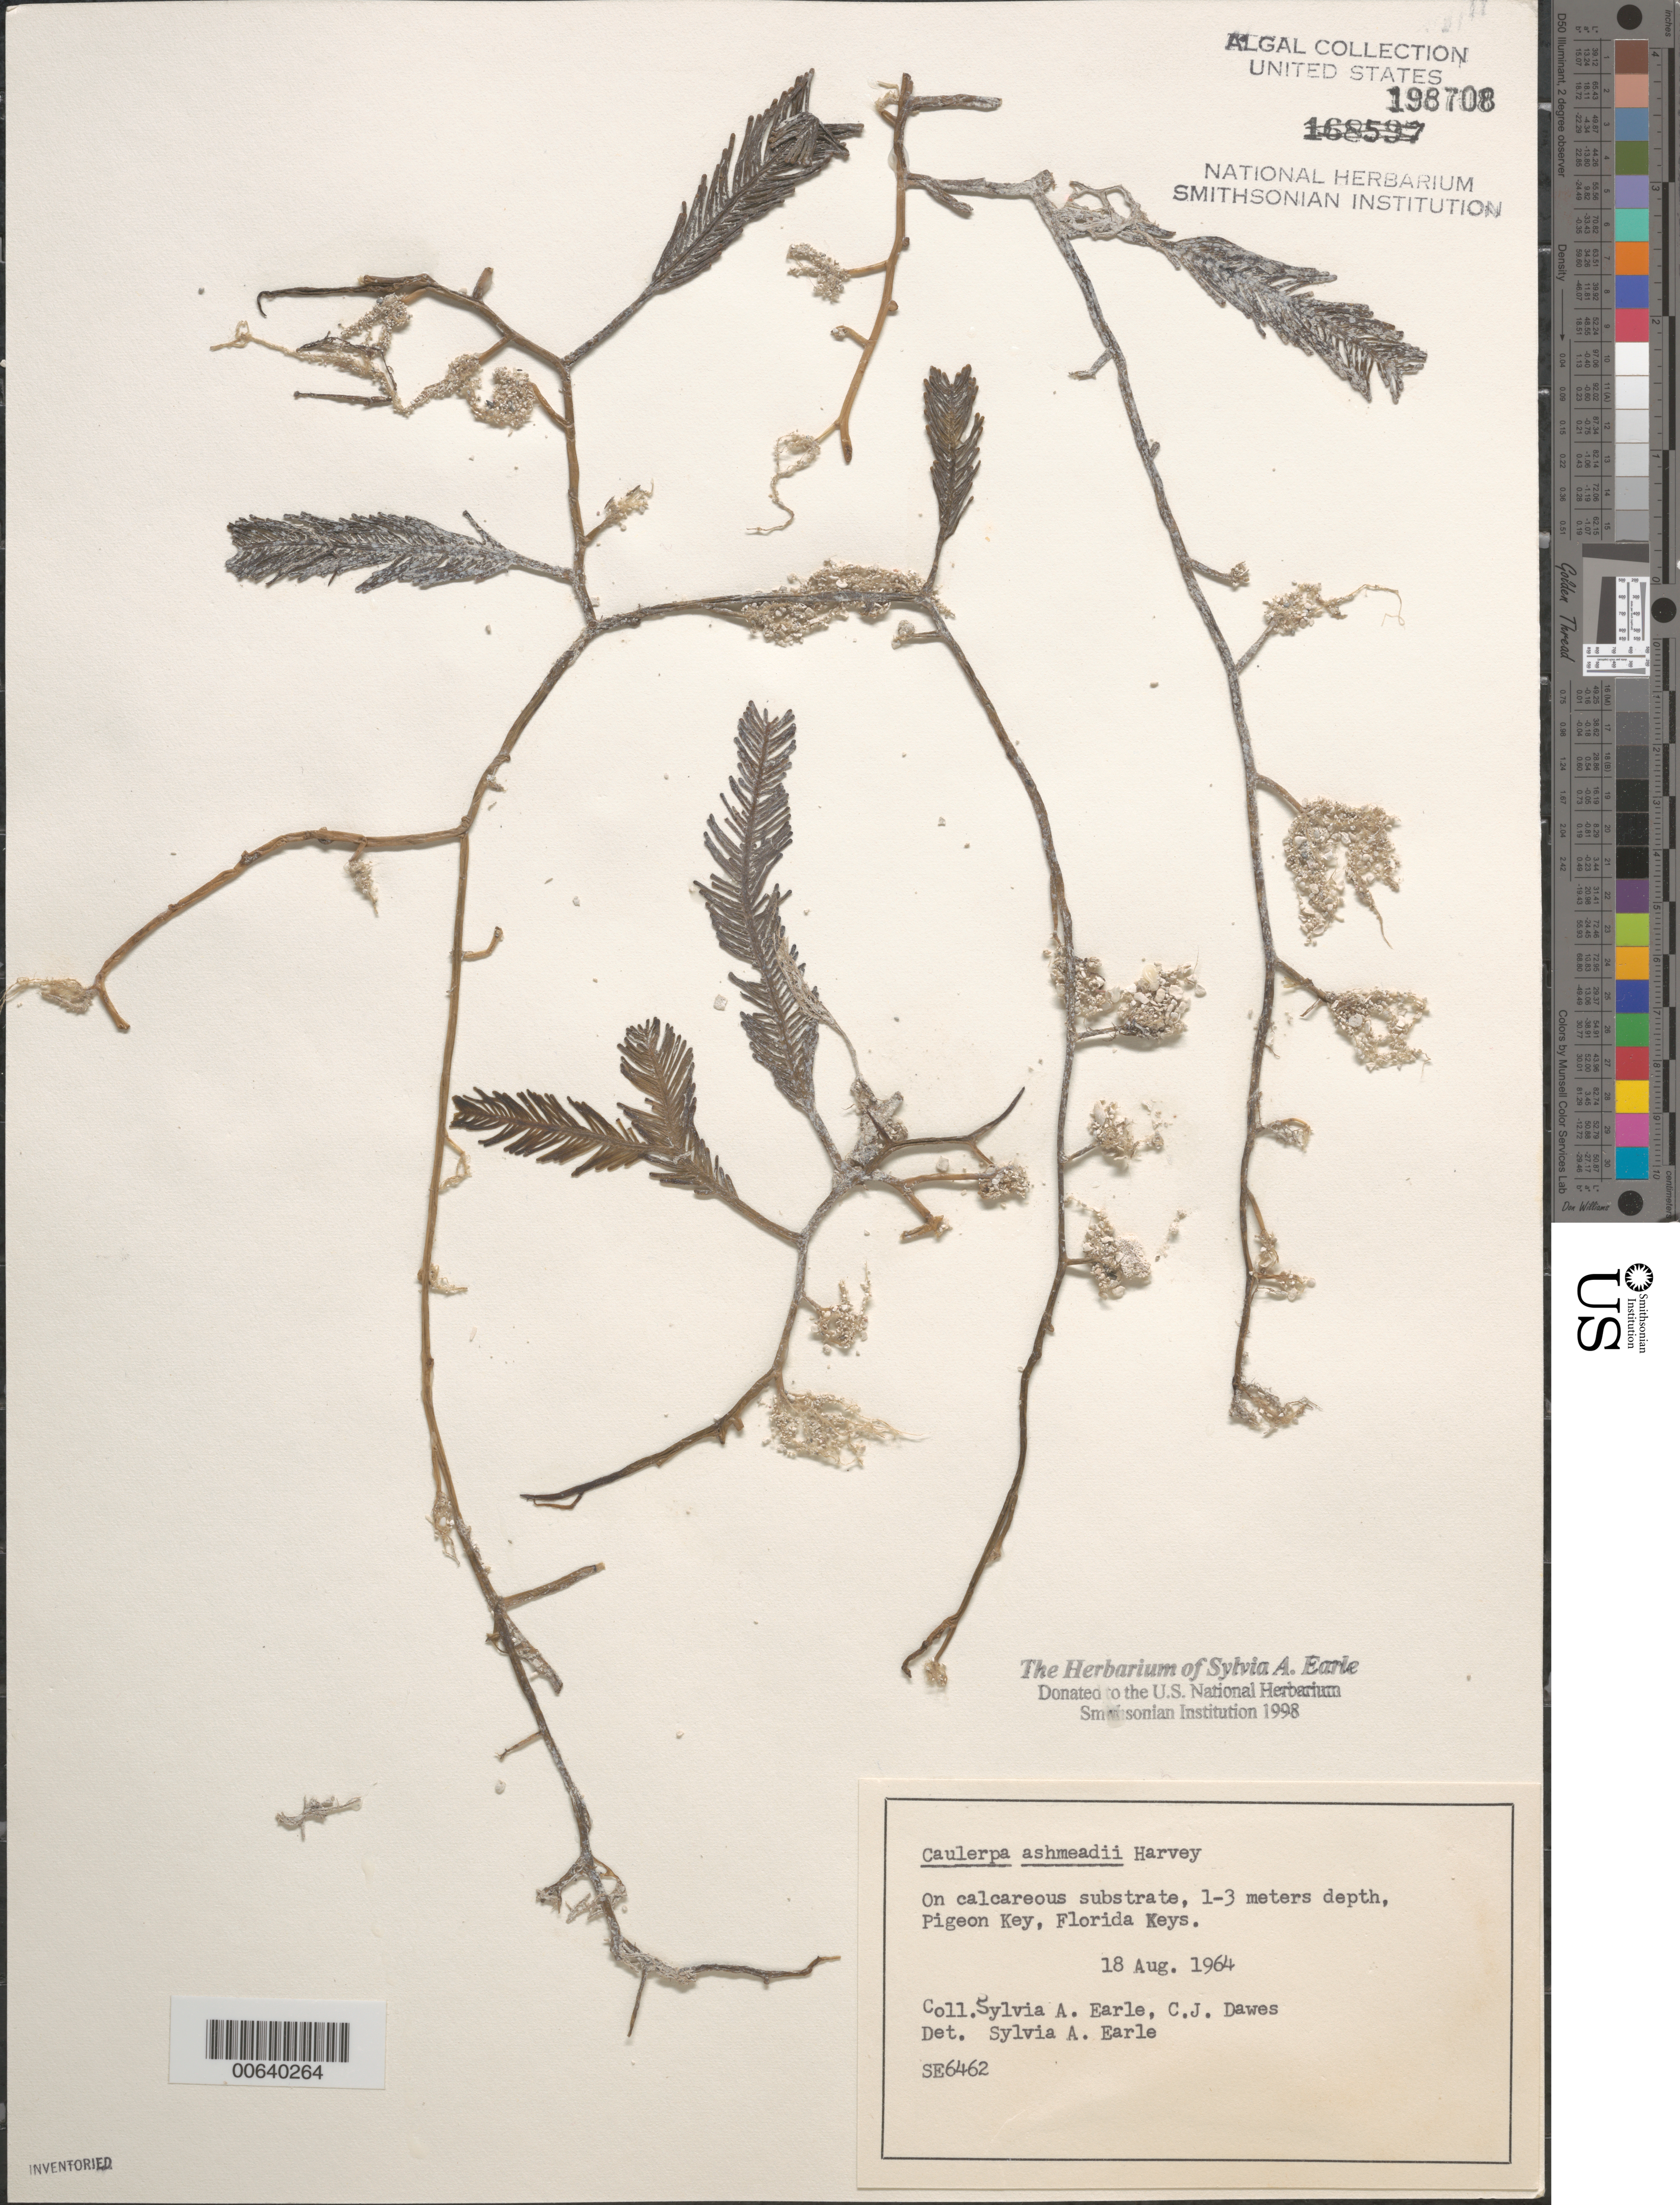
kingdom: Plantae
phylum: Chlorophyta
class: Ulvophyceae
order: Bryopsidales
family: Caulerpaceae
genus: Caulerpa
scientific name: Caulerpa ashmeadii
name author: Harv.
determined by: Earle, S. A.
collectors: S. A. Earle & C. Dawes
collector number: SE 6462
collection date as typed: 18 Aug 1964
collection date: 1964-08-18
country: United States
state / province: Florida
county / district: Monroe County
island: Pigeon Key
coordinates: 24 42.2'N, 81 9.3'W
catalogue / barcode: US 198708